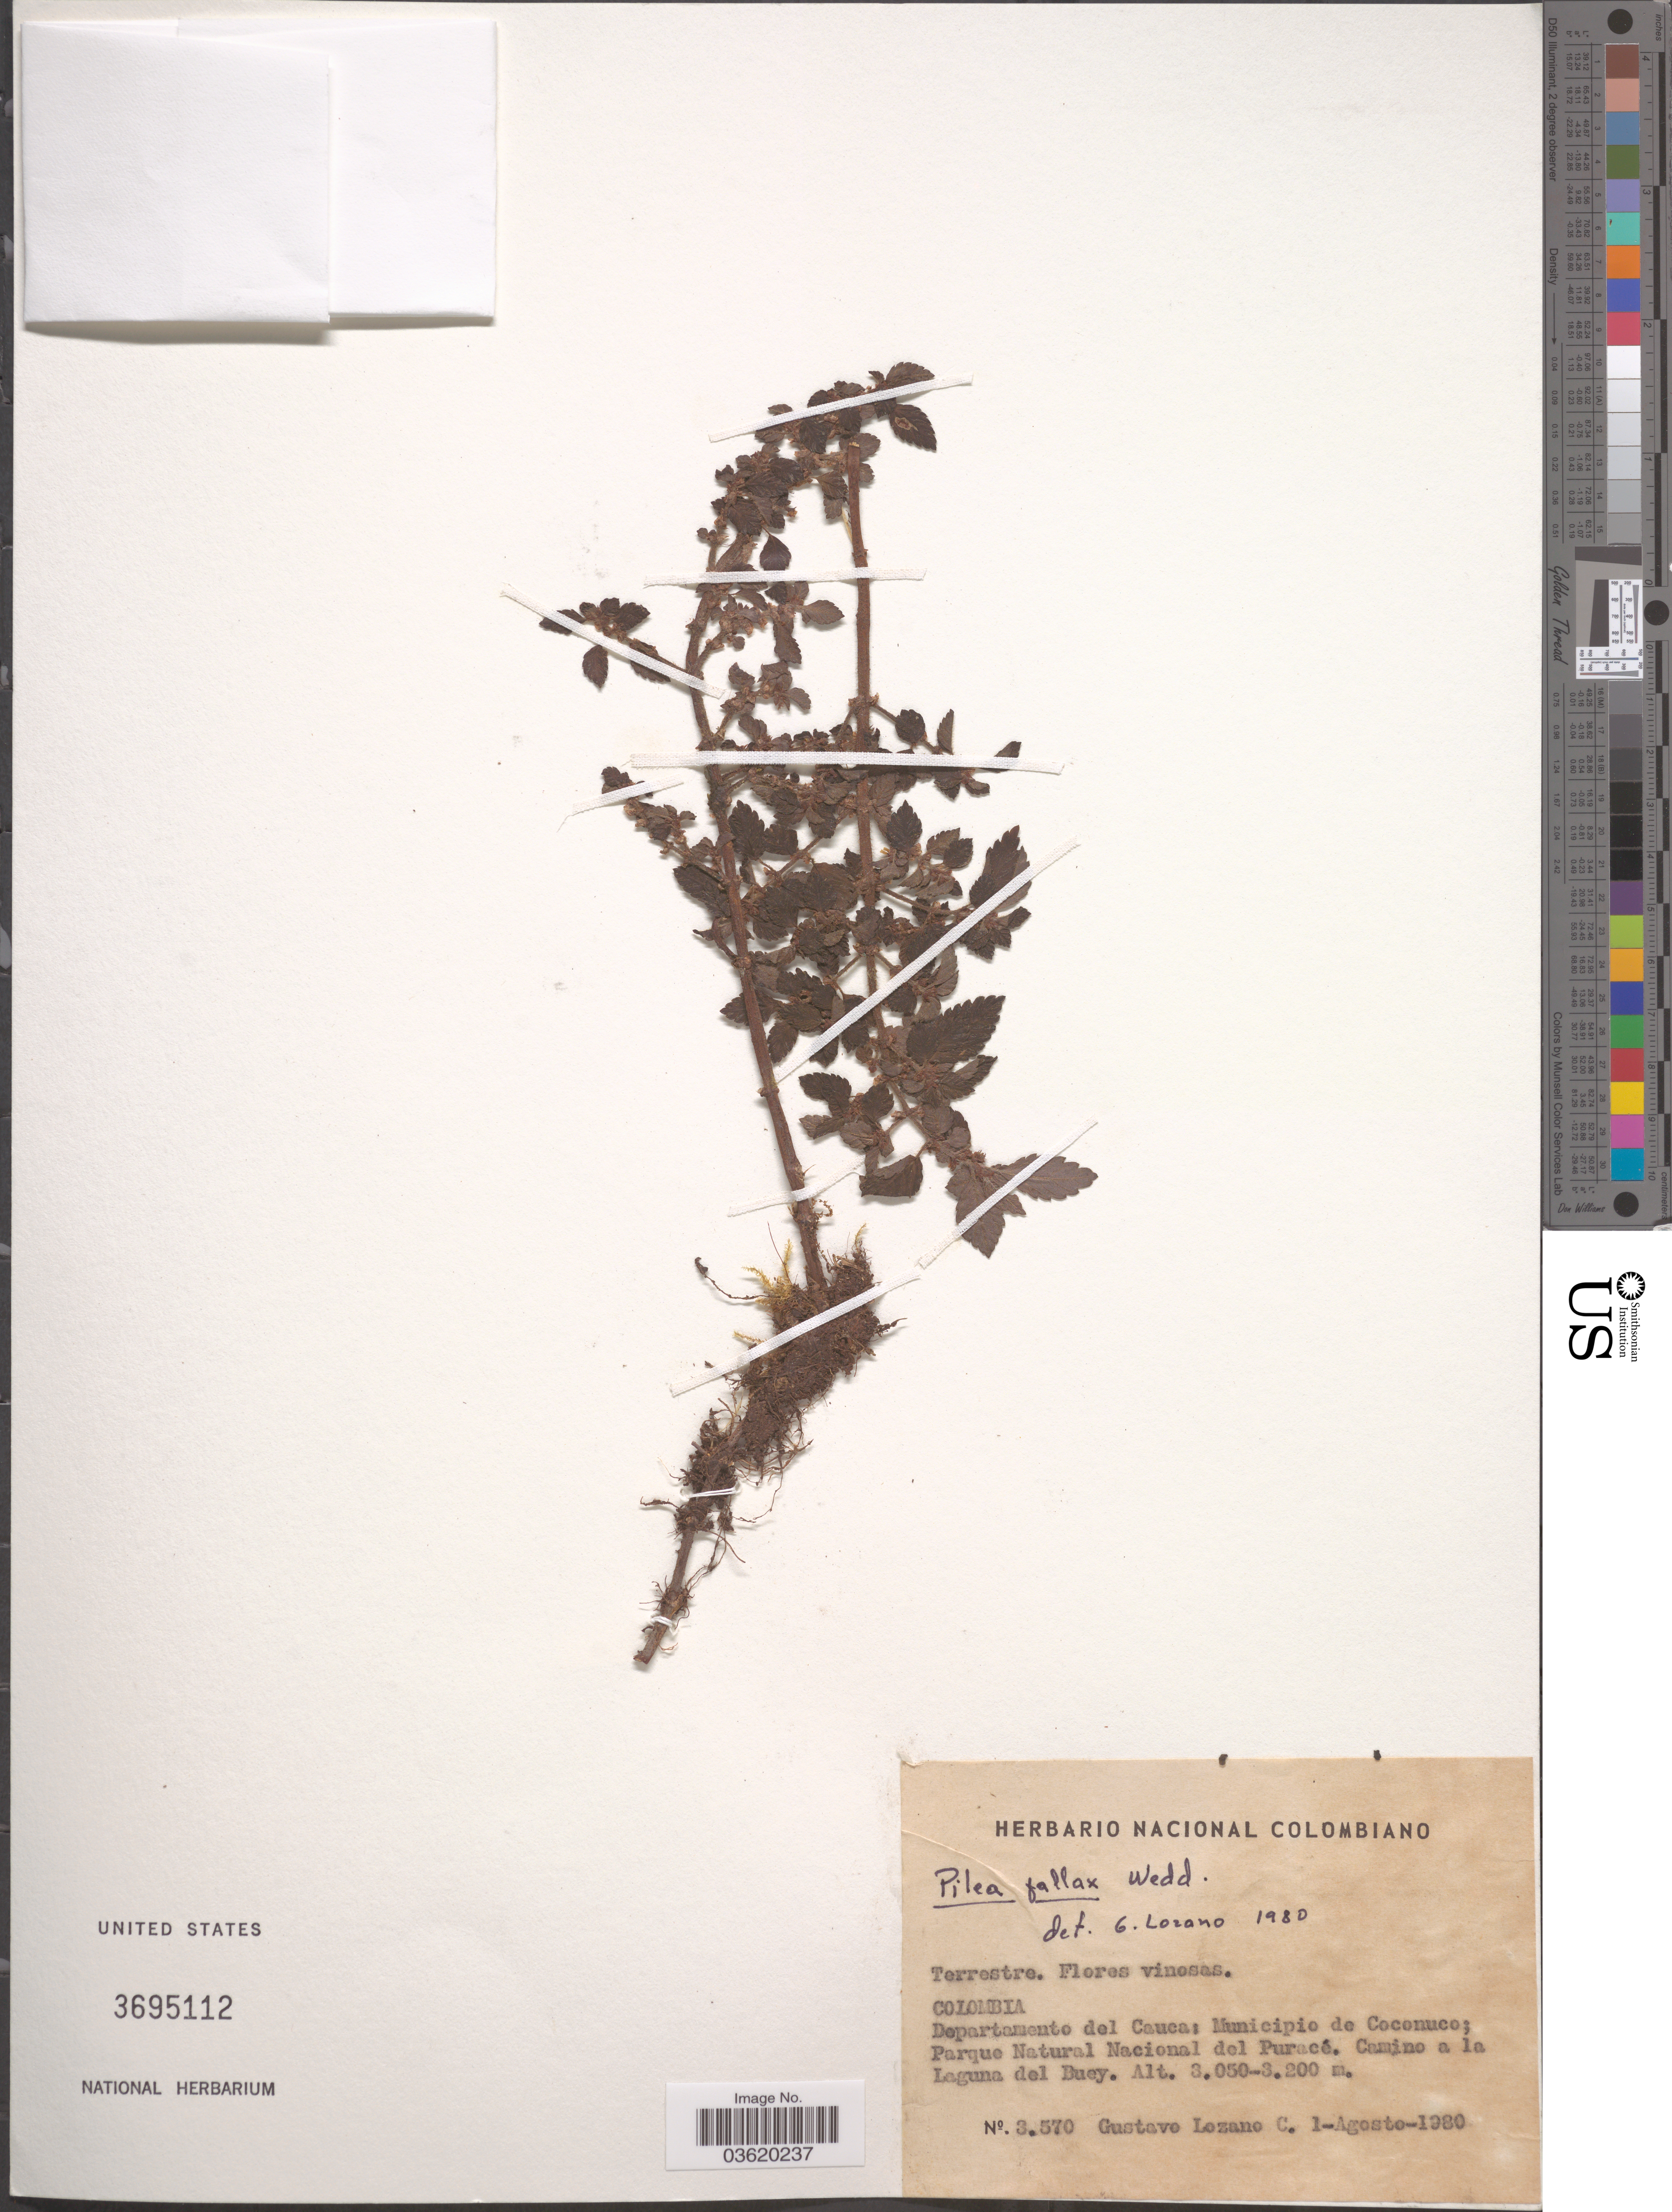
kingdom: Plantae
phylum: Tracheophyta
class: Magnoliopsida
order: Rosales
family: Urticaceae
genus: Pilea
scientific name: Pilea fallax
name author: Wedd.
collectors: G. Lozano-Contreras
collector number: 3570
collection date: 1980-08-01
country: Colombia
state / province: Cauca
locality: Departamento del Cauca: Municipio de Coconuco; Parque Natural Nacional del Puracé. Camino a la Laguna del Buey.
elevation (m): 3050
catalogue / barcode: US 3695112